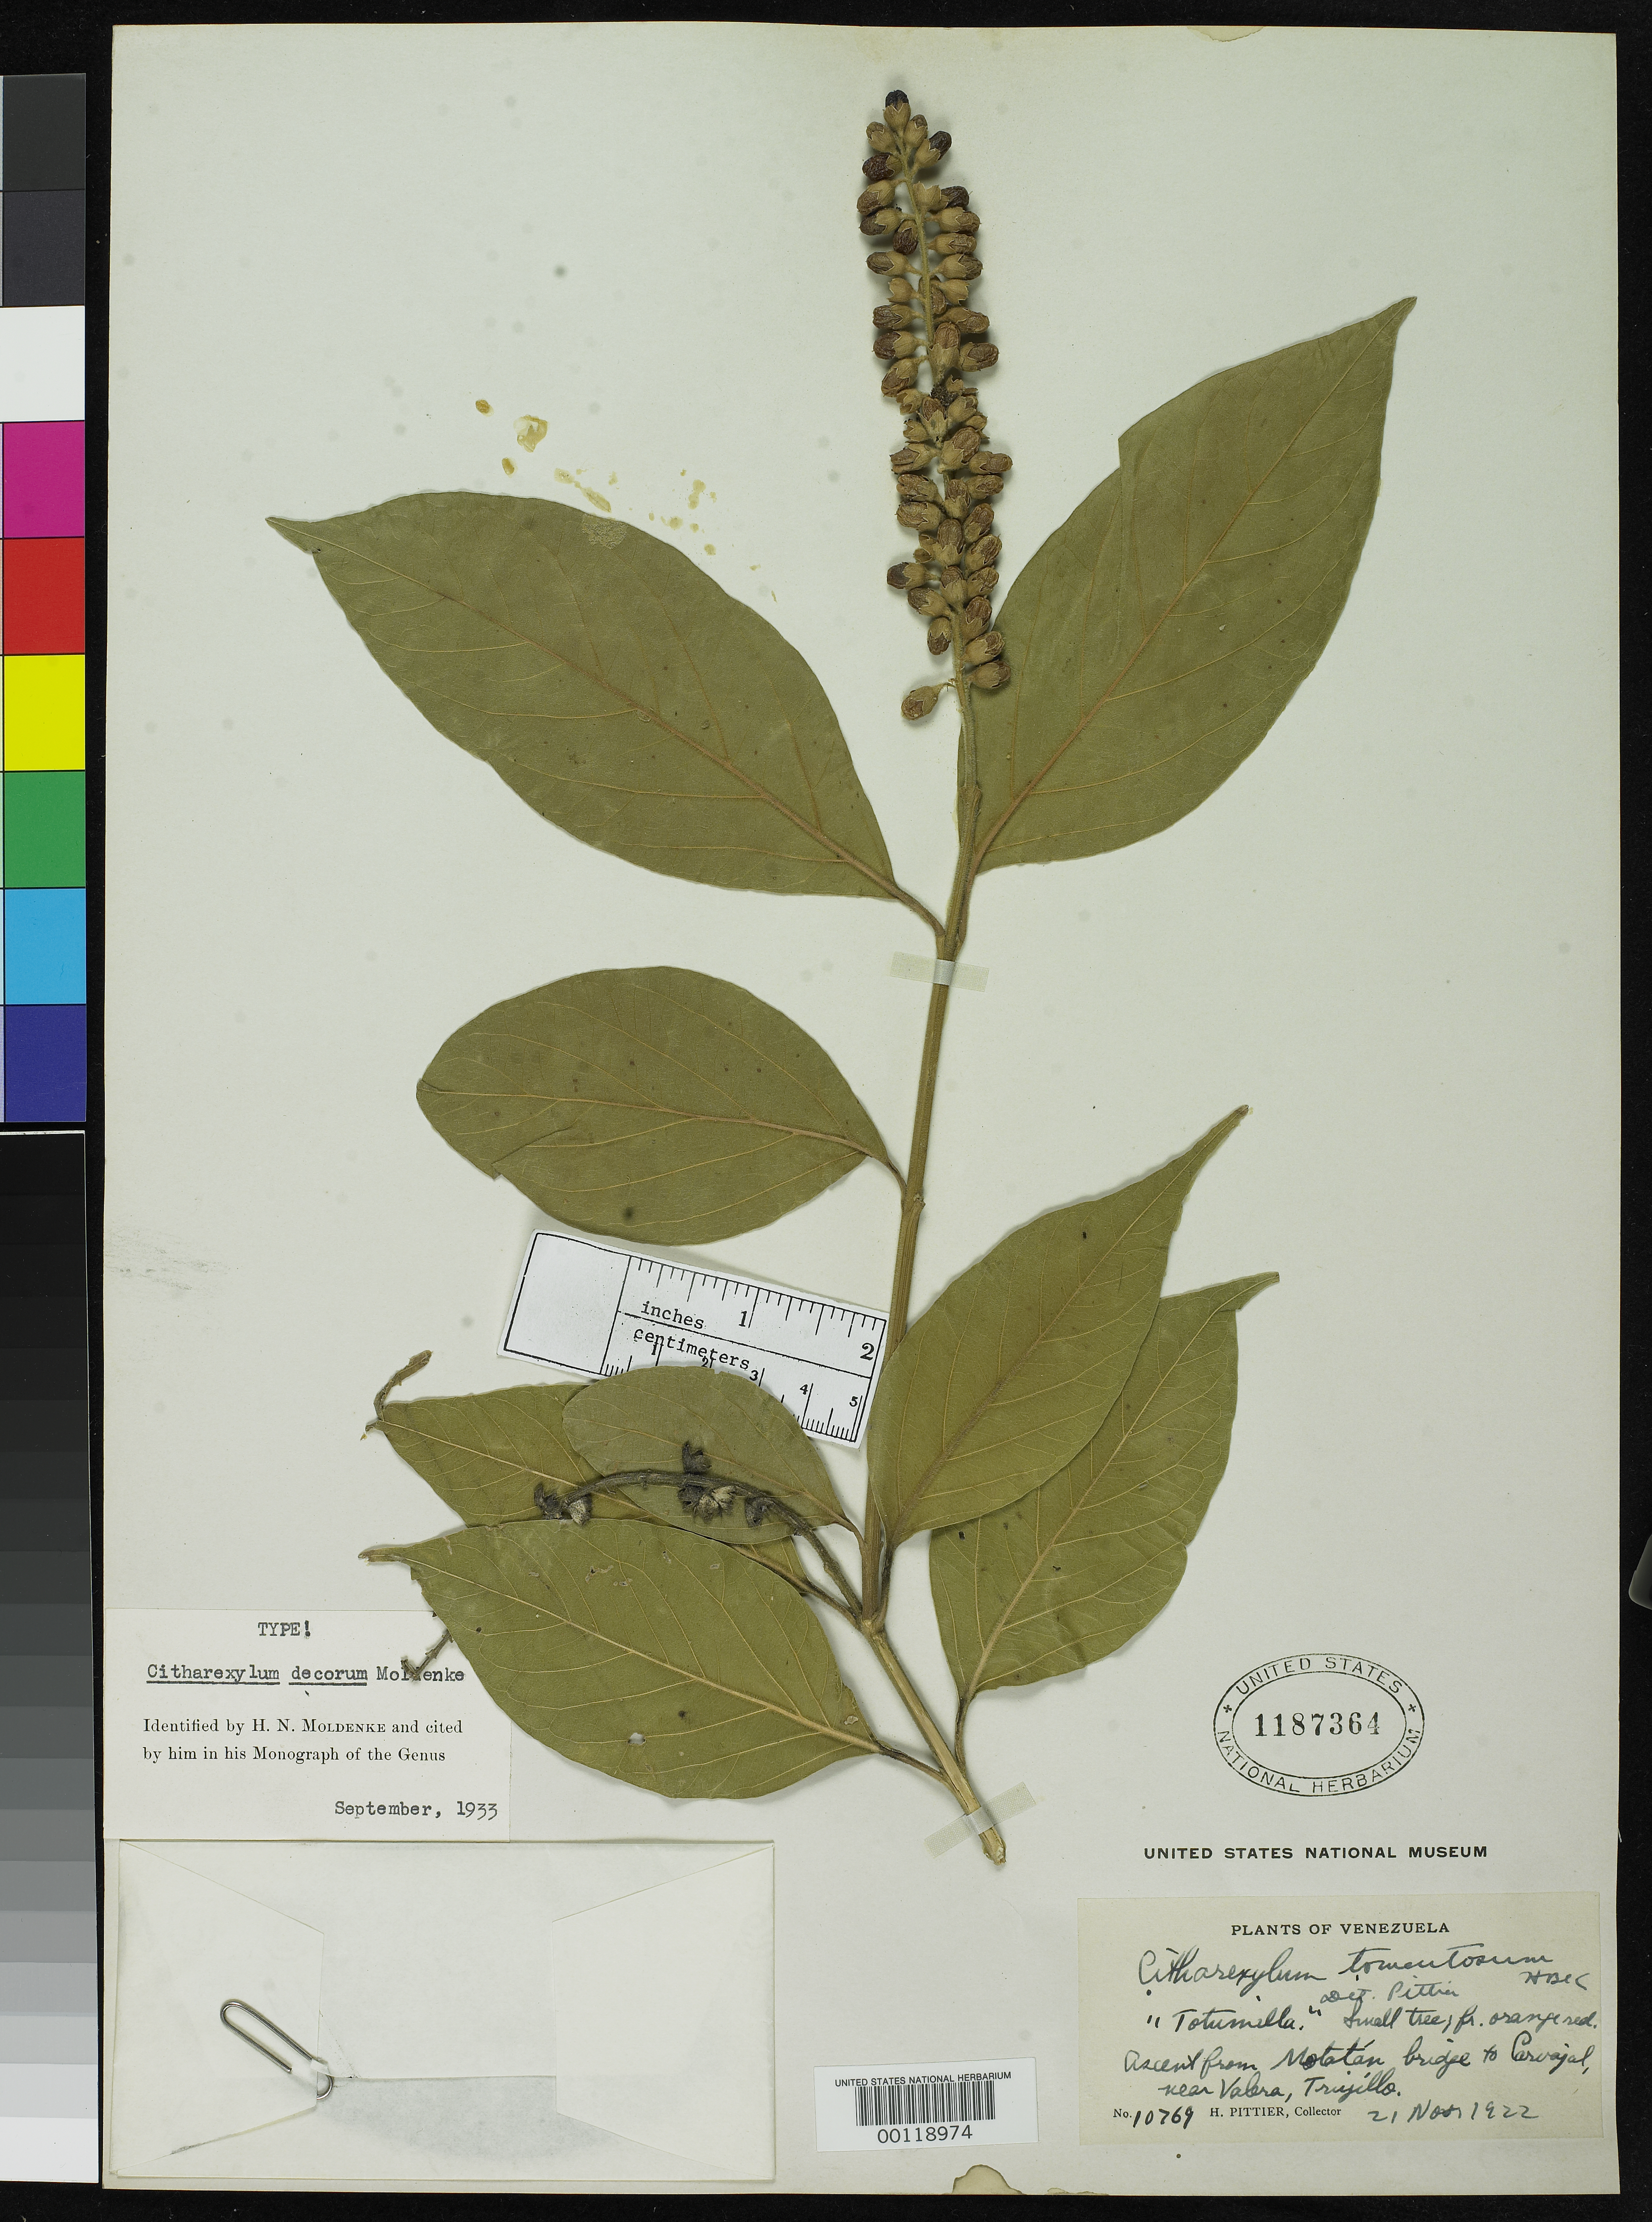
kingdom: Plantae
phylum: Tracheophyta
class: Magnoliopsida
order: Lamiales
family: Verbenaceae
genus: Citharexylum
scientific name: Citharexylum decorum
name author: Moldenke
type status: Holotype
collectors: H. F. Pittier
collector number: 10769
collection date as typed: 21 Nov 1932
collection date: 1932-11-21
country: Venezuela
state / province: Trujillo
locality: Motatan bridge to Carvajal, near Valera.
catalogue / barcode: US 1187364